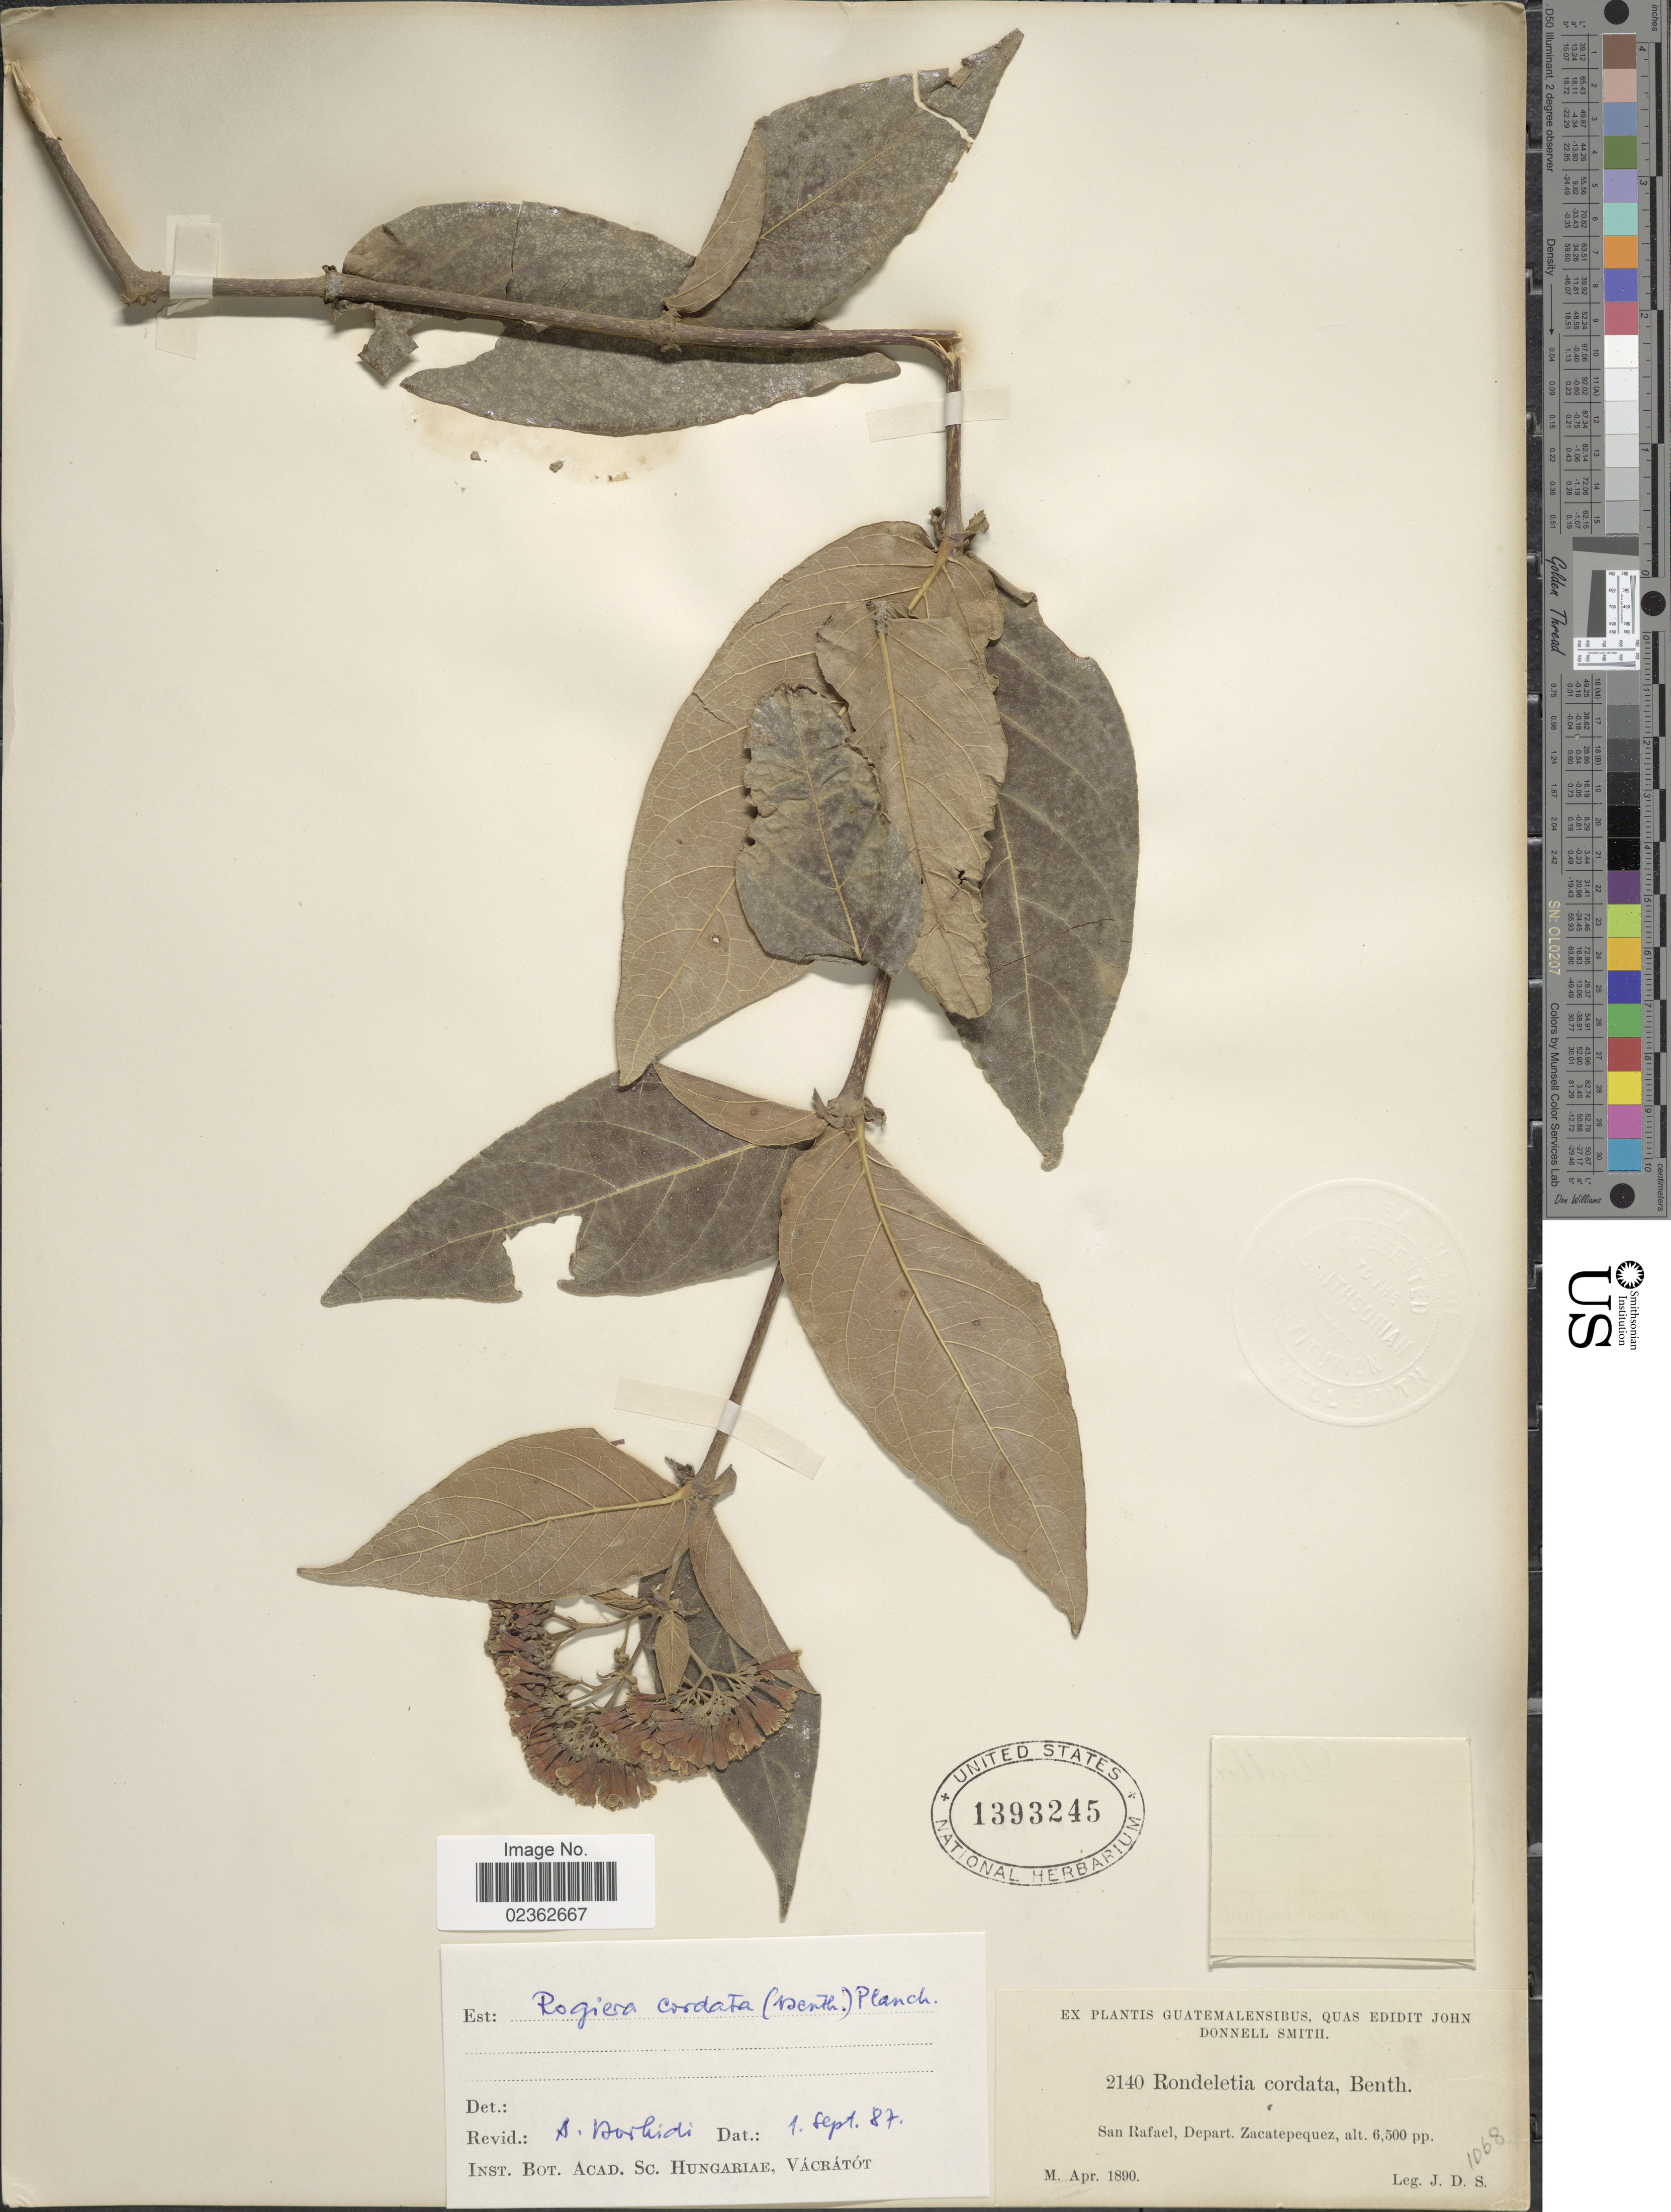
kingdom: Plantae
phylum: Tracheophyta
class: Magnoliopsida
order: Gentianales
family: Rubiaceae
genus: Rogiera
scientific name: Rogiera cordata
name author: (Benth.) Planch.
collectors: J. Donnell Smith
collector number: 2140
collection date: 1890-04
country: Guatemala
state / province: Sacatepéquez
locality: San Rafael, Depart. Zacatepequez.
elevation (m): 1981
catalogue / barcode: US 1393245